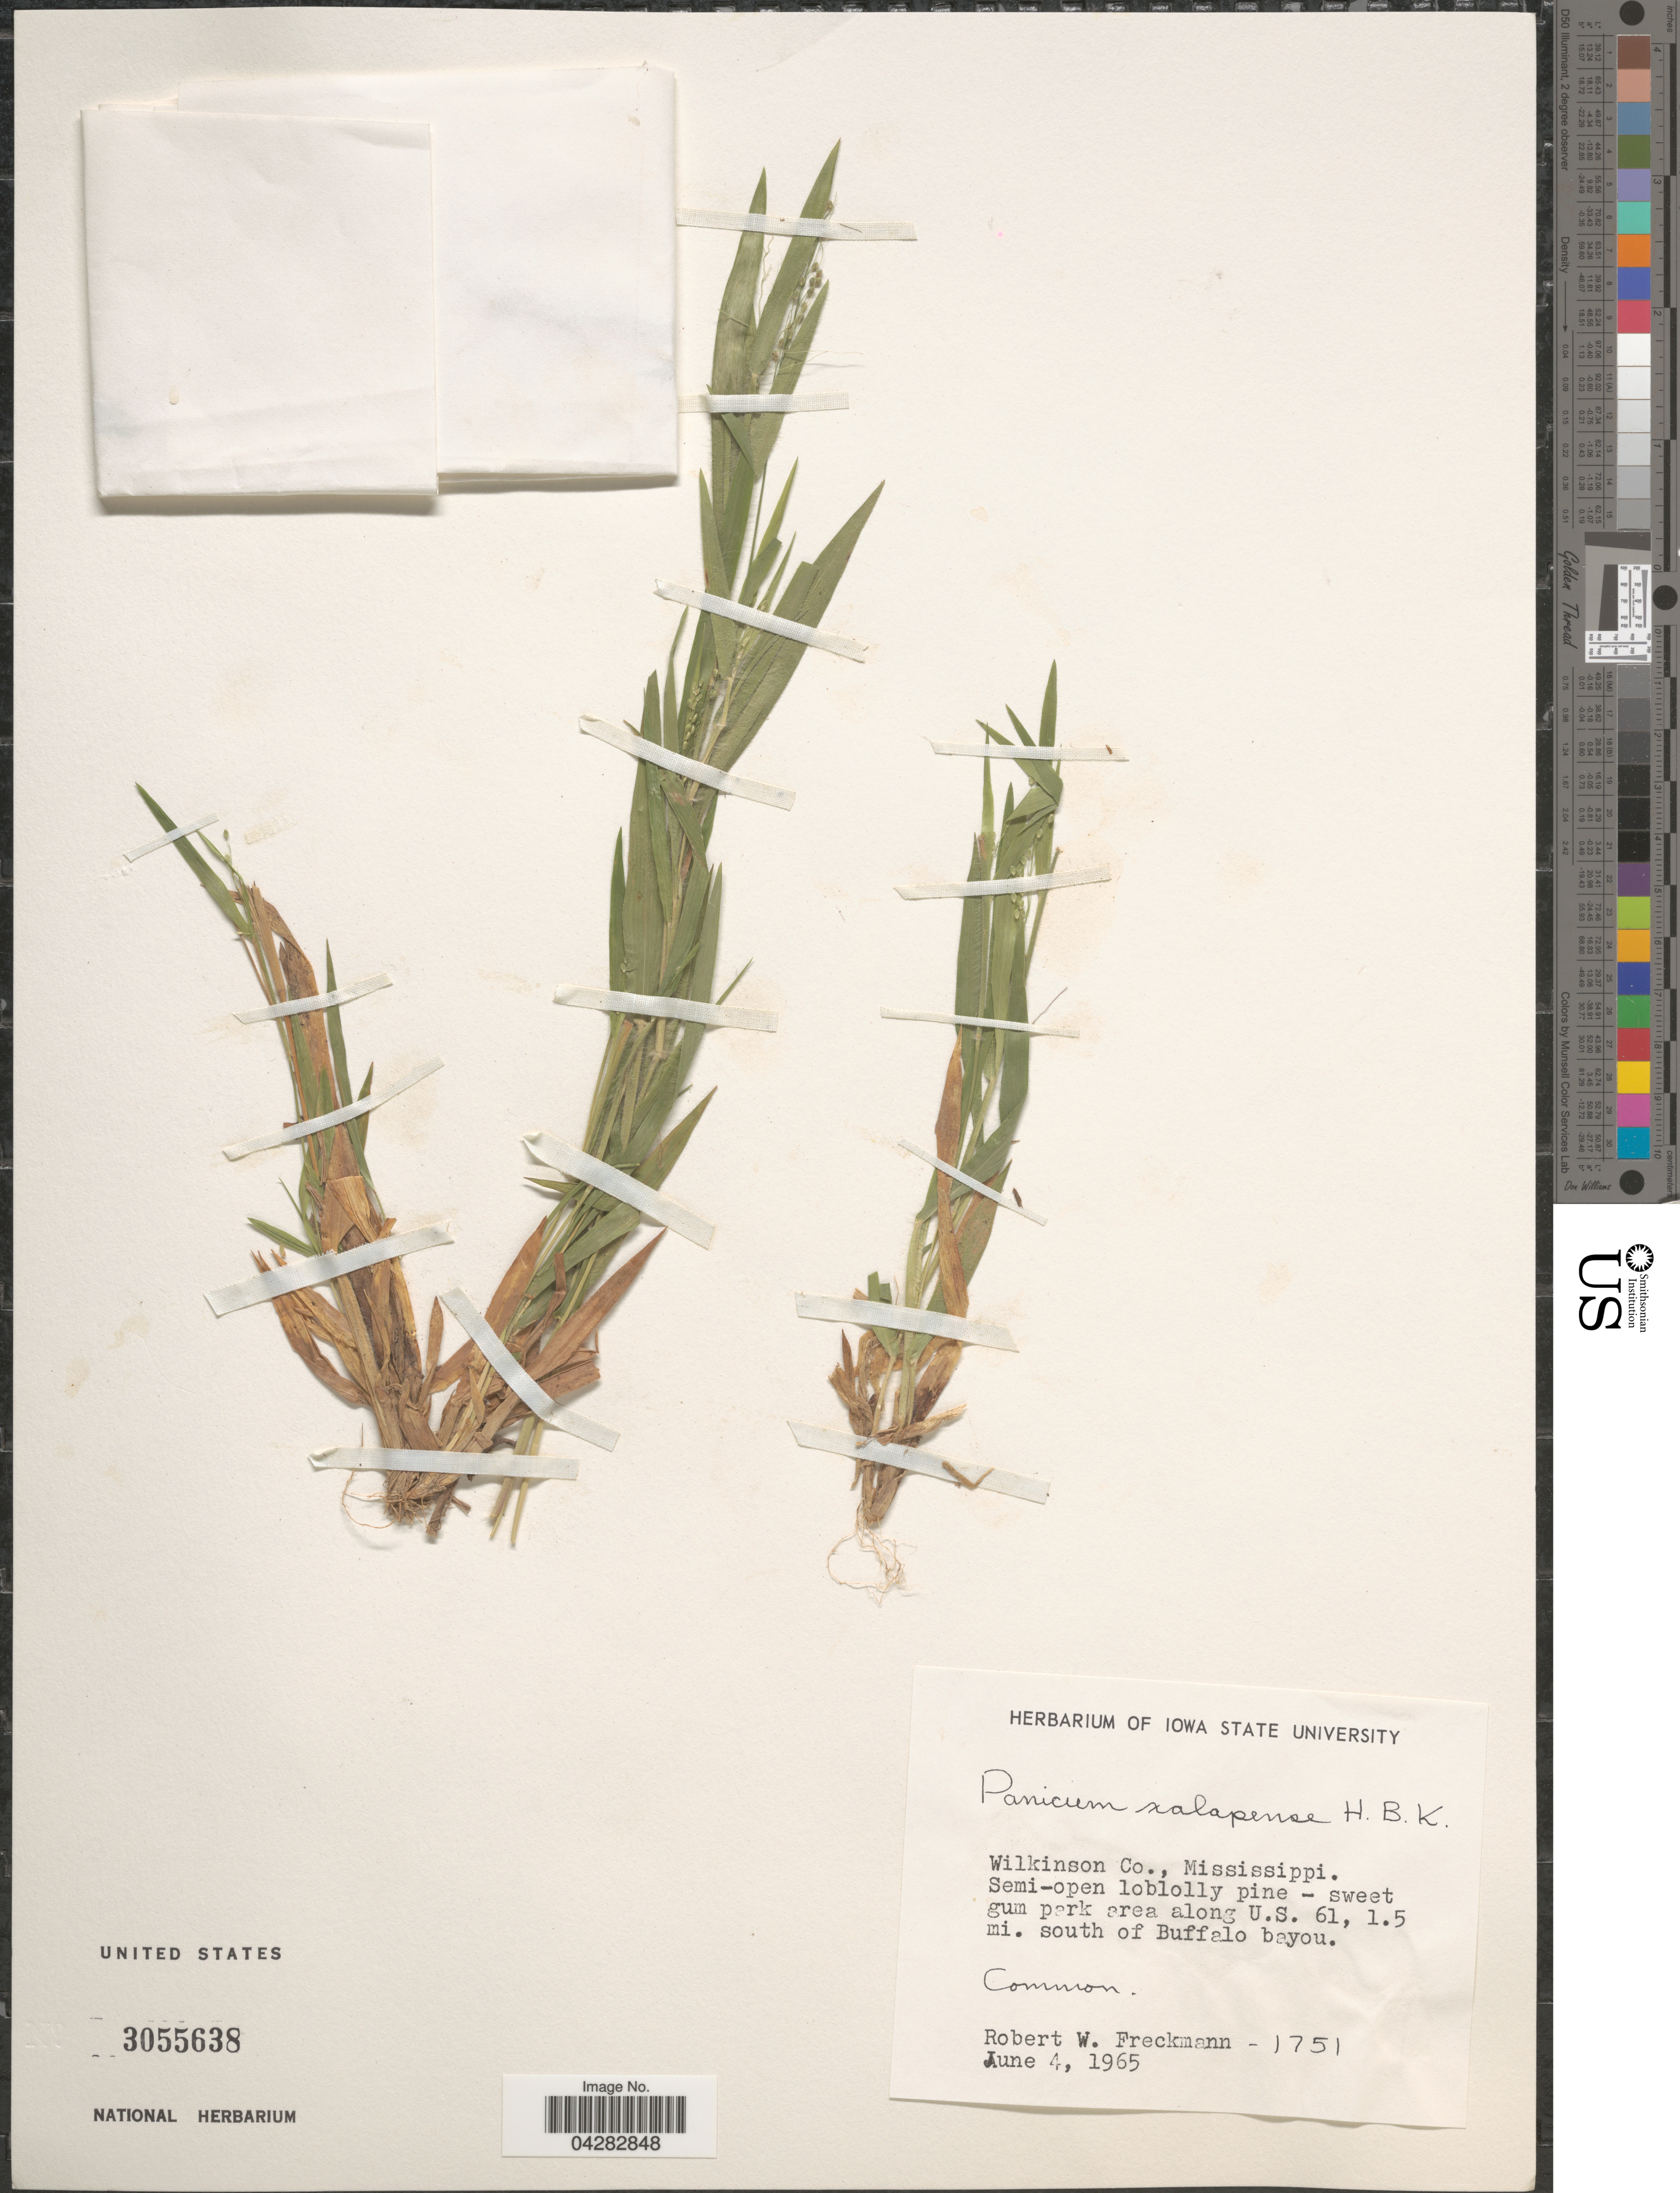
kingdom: Plantae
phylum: Tracheophyta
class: Liliopsida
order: Poales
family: Poaceae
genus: Dichanthelium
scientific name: Dichanthelium laxiflorum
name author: (Lam.) Gould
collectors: R. Freckmann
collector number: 1751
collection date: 1965-06-04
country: United States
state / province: Mississippi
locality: Wilkinson Co. Semi-open loblolly pine - sweet gum park area along U.S. 61, 1.5 mi. south of Buffalo bayou.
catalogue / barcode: US 3055638